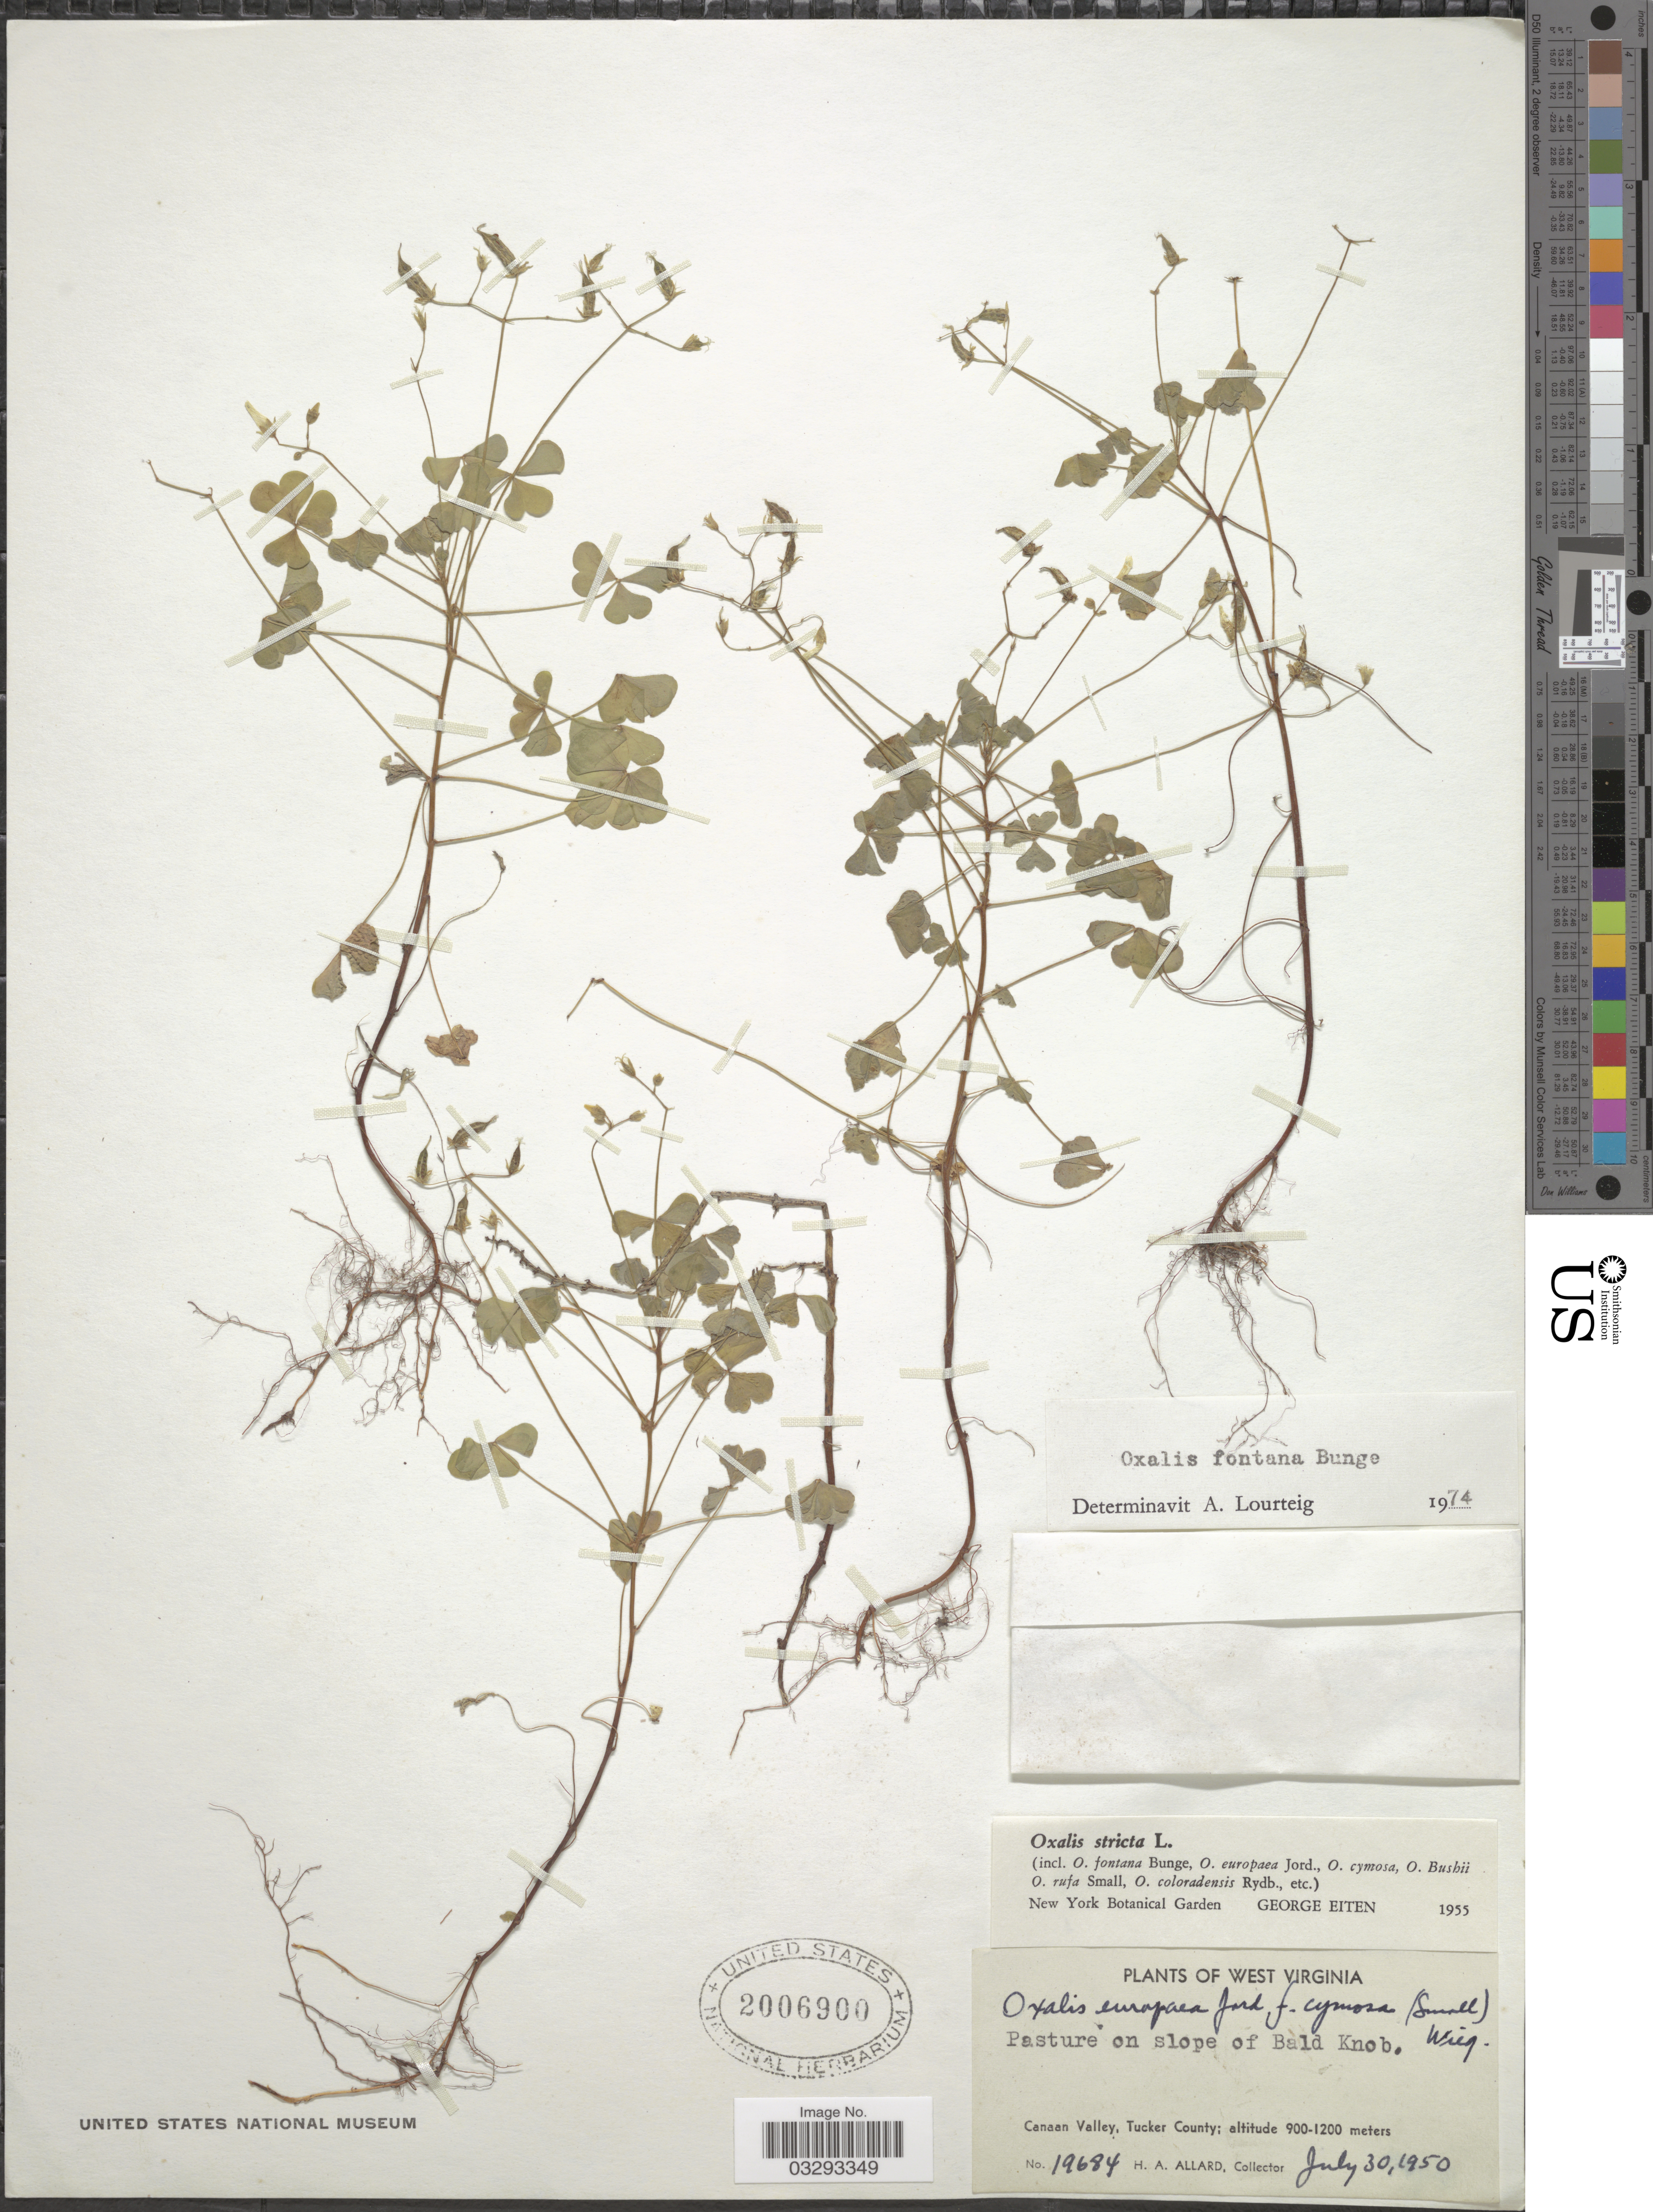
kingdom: Plantae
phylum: Tracheophyta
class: Magnoliopsida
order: Oxalidales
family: Oxalidaceae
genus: Oxalis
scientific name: Oxalis fontana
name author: Bunge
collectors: H. A. Allard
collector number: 19684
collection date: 1950-07-30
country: United States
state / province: West Virginia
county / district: Tucker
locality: Pasture on slope of Bald Knob. Canaan Valley, Tucker County.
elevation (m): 900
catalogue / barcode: US 2006900